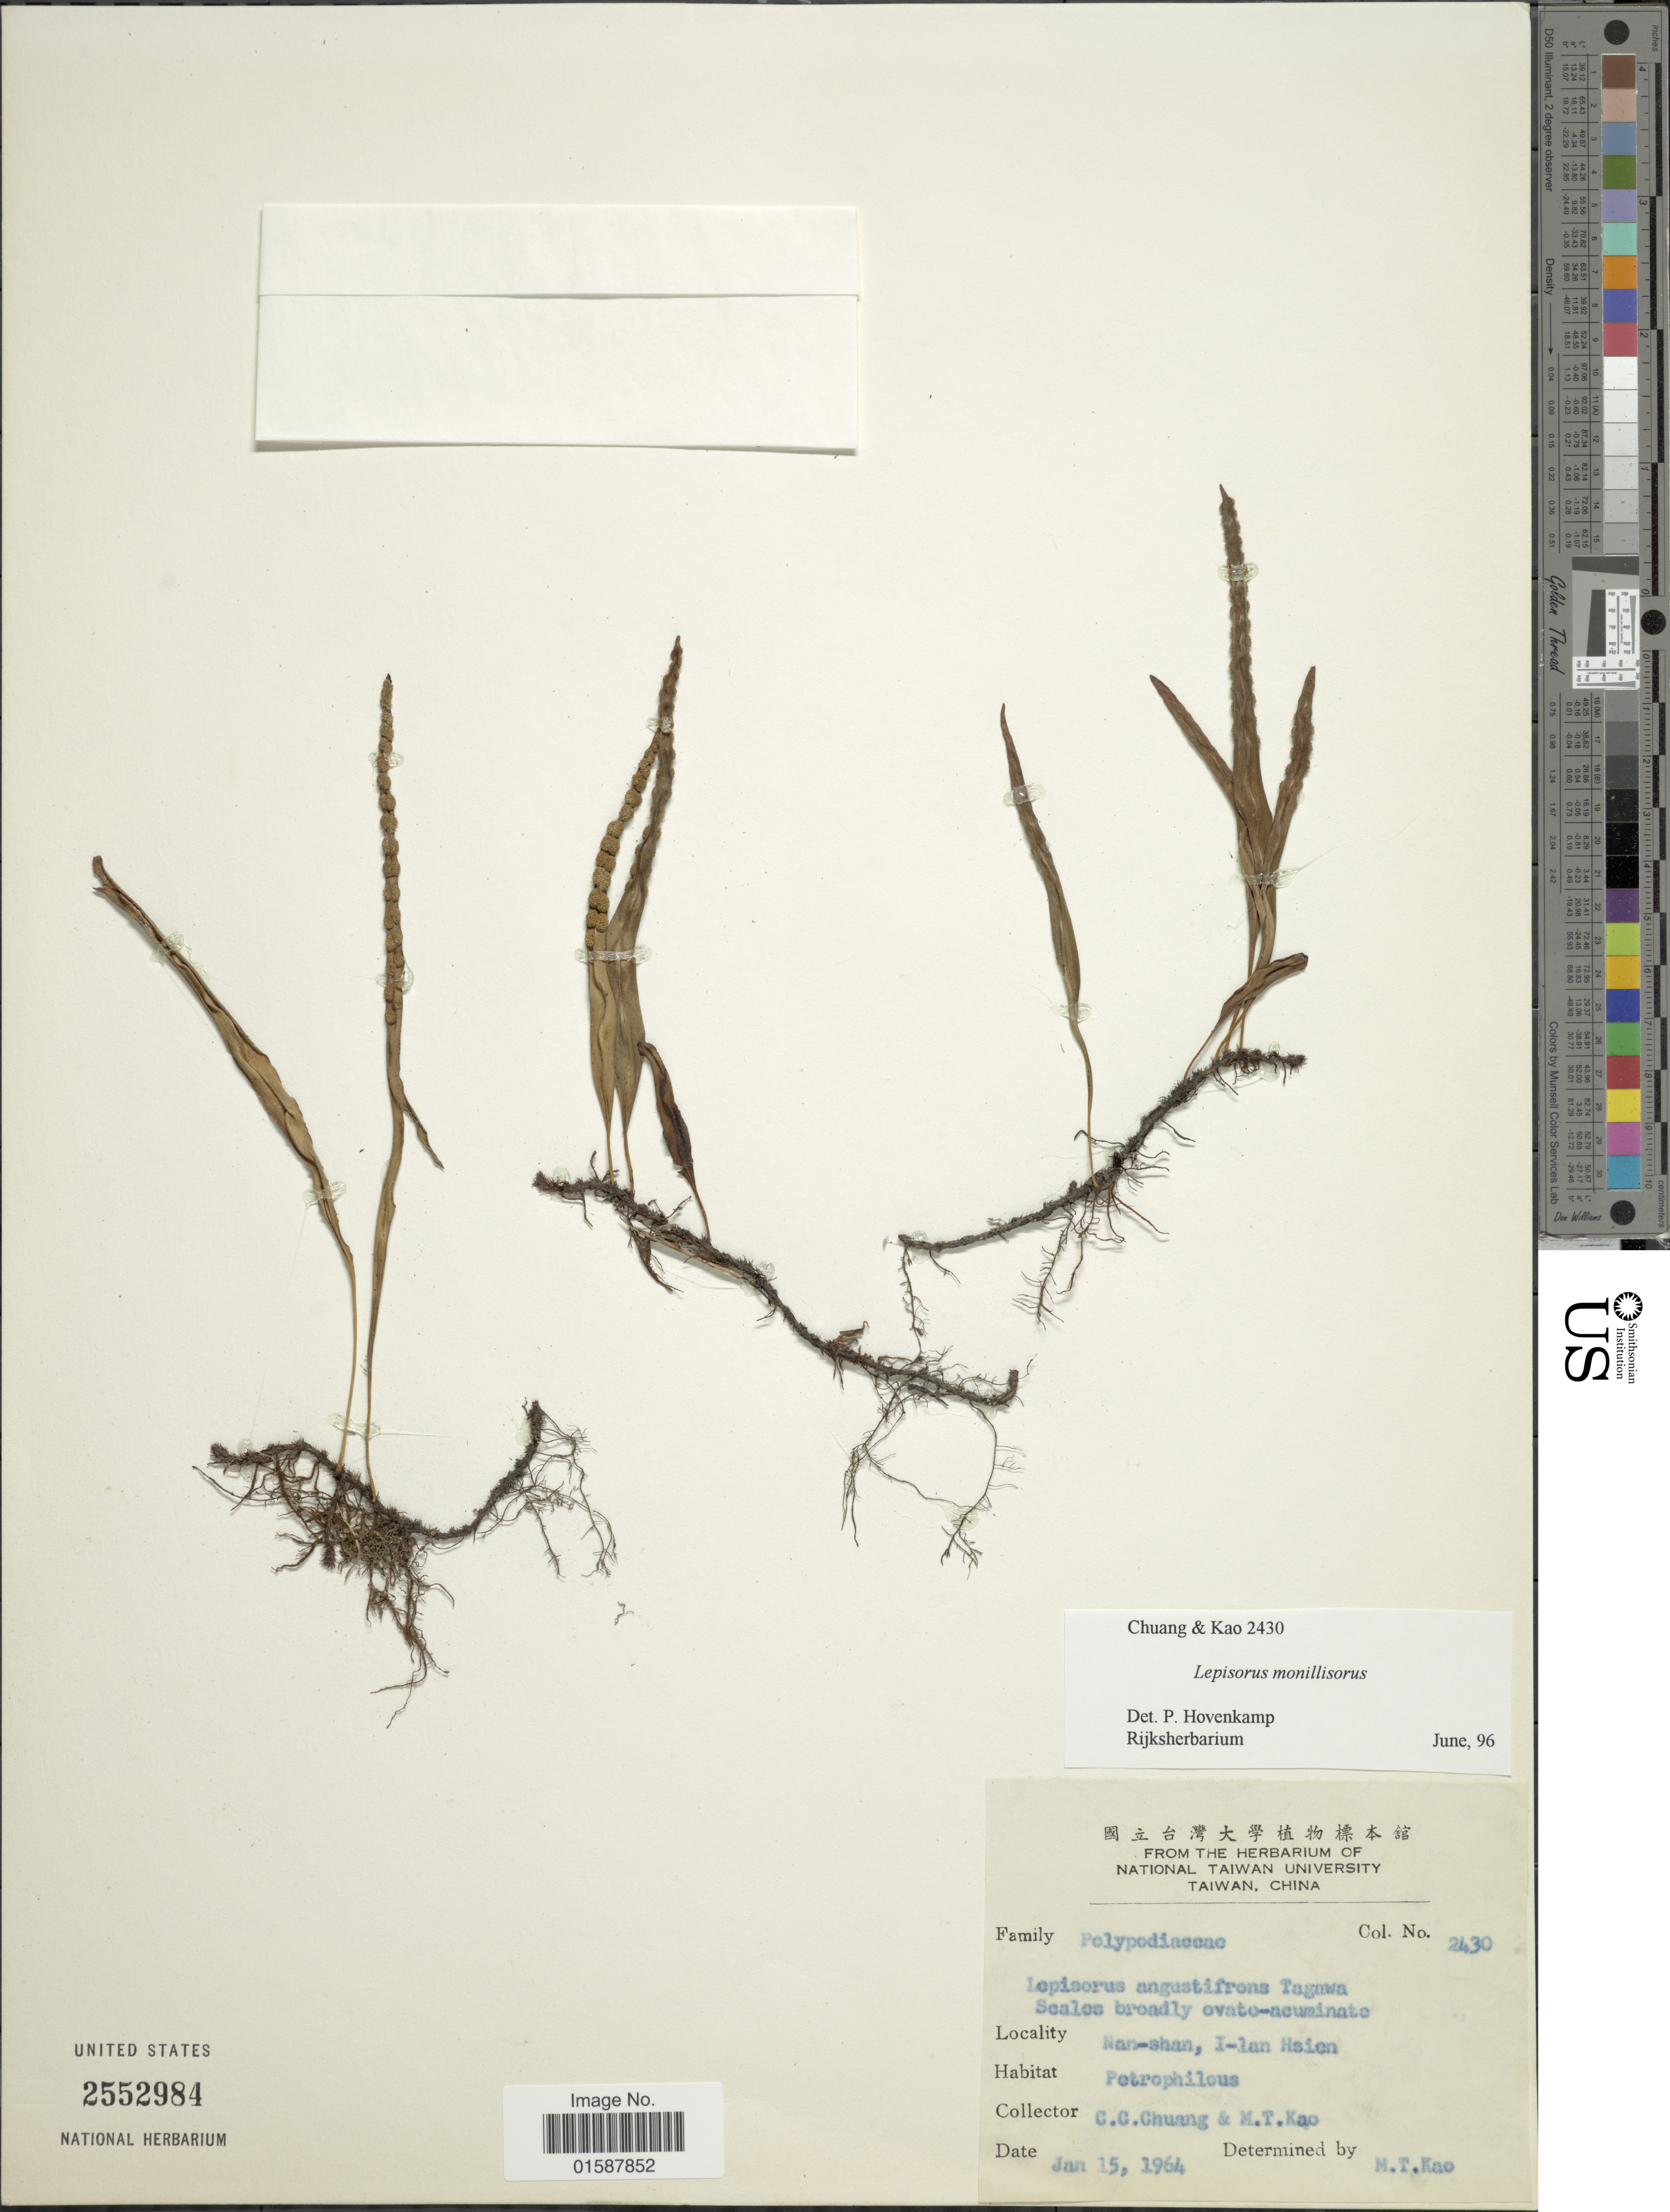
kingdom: Plantae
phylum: Tracheophyta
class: Polypodiopsida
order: Polypodiales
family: Polypodiaceae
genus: Lepisorus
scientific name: Lepisorus monilisorus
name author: (Hayata) Tagawa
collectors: C. C. Chuang & M. T. Kao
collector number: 2430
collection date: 1964-01-15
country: Taiwan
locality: Nan-shan, I-lan Hsien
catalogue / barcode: US 2552984